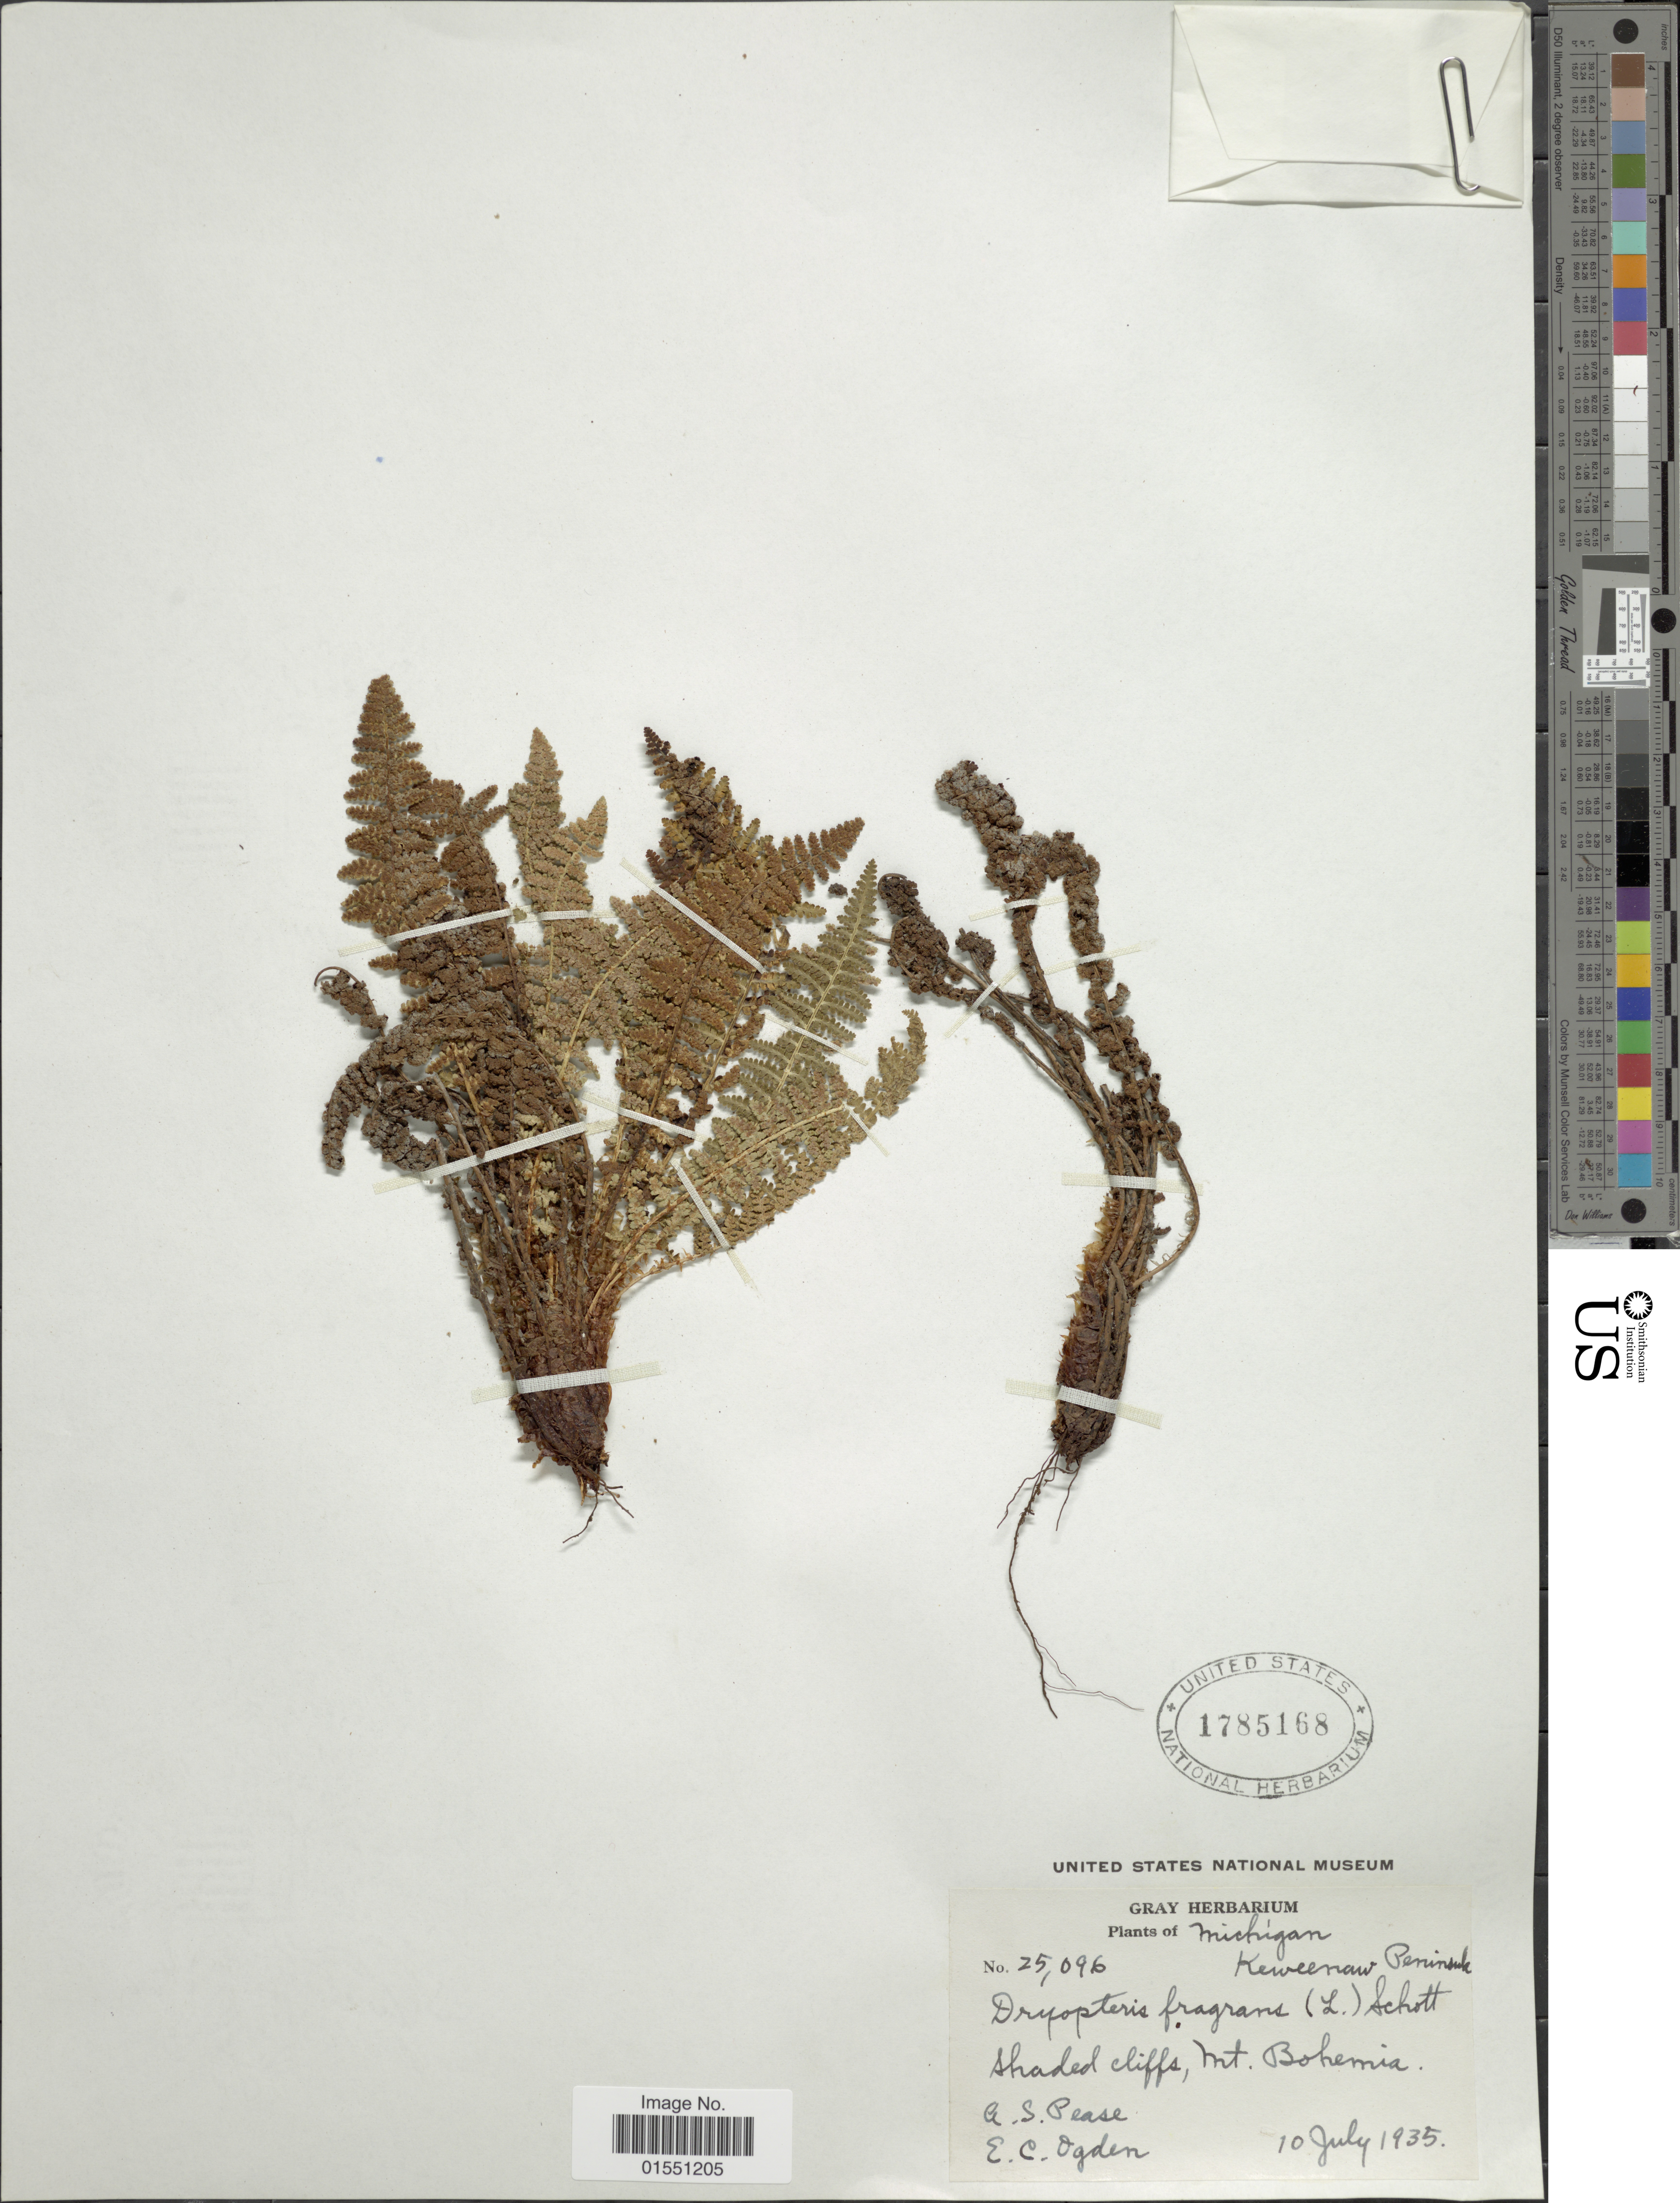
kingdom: Plantae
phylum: Tracheophyta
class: Polypodiopsida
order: Polypodiales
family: Dryopteridaceae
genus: Dryopteris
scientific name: Dryopteris fragrans var. hookeriana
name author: A. Prince ex Weath.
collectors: A. S. Pease & E. Ogden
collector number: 25096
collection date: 1935-07-10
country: United States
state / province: Michigan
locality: Keweenaw Peninsula. Mt. Bohemia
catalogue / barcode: US 1785168